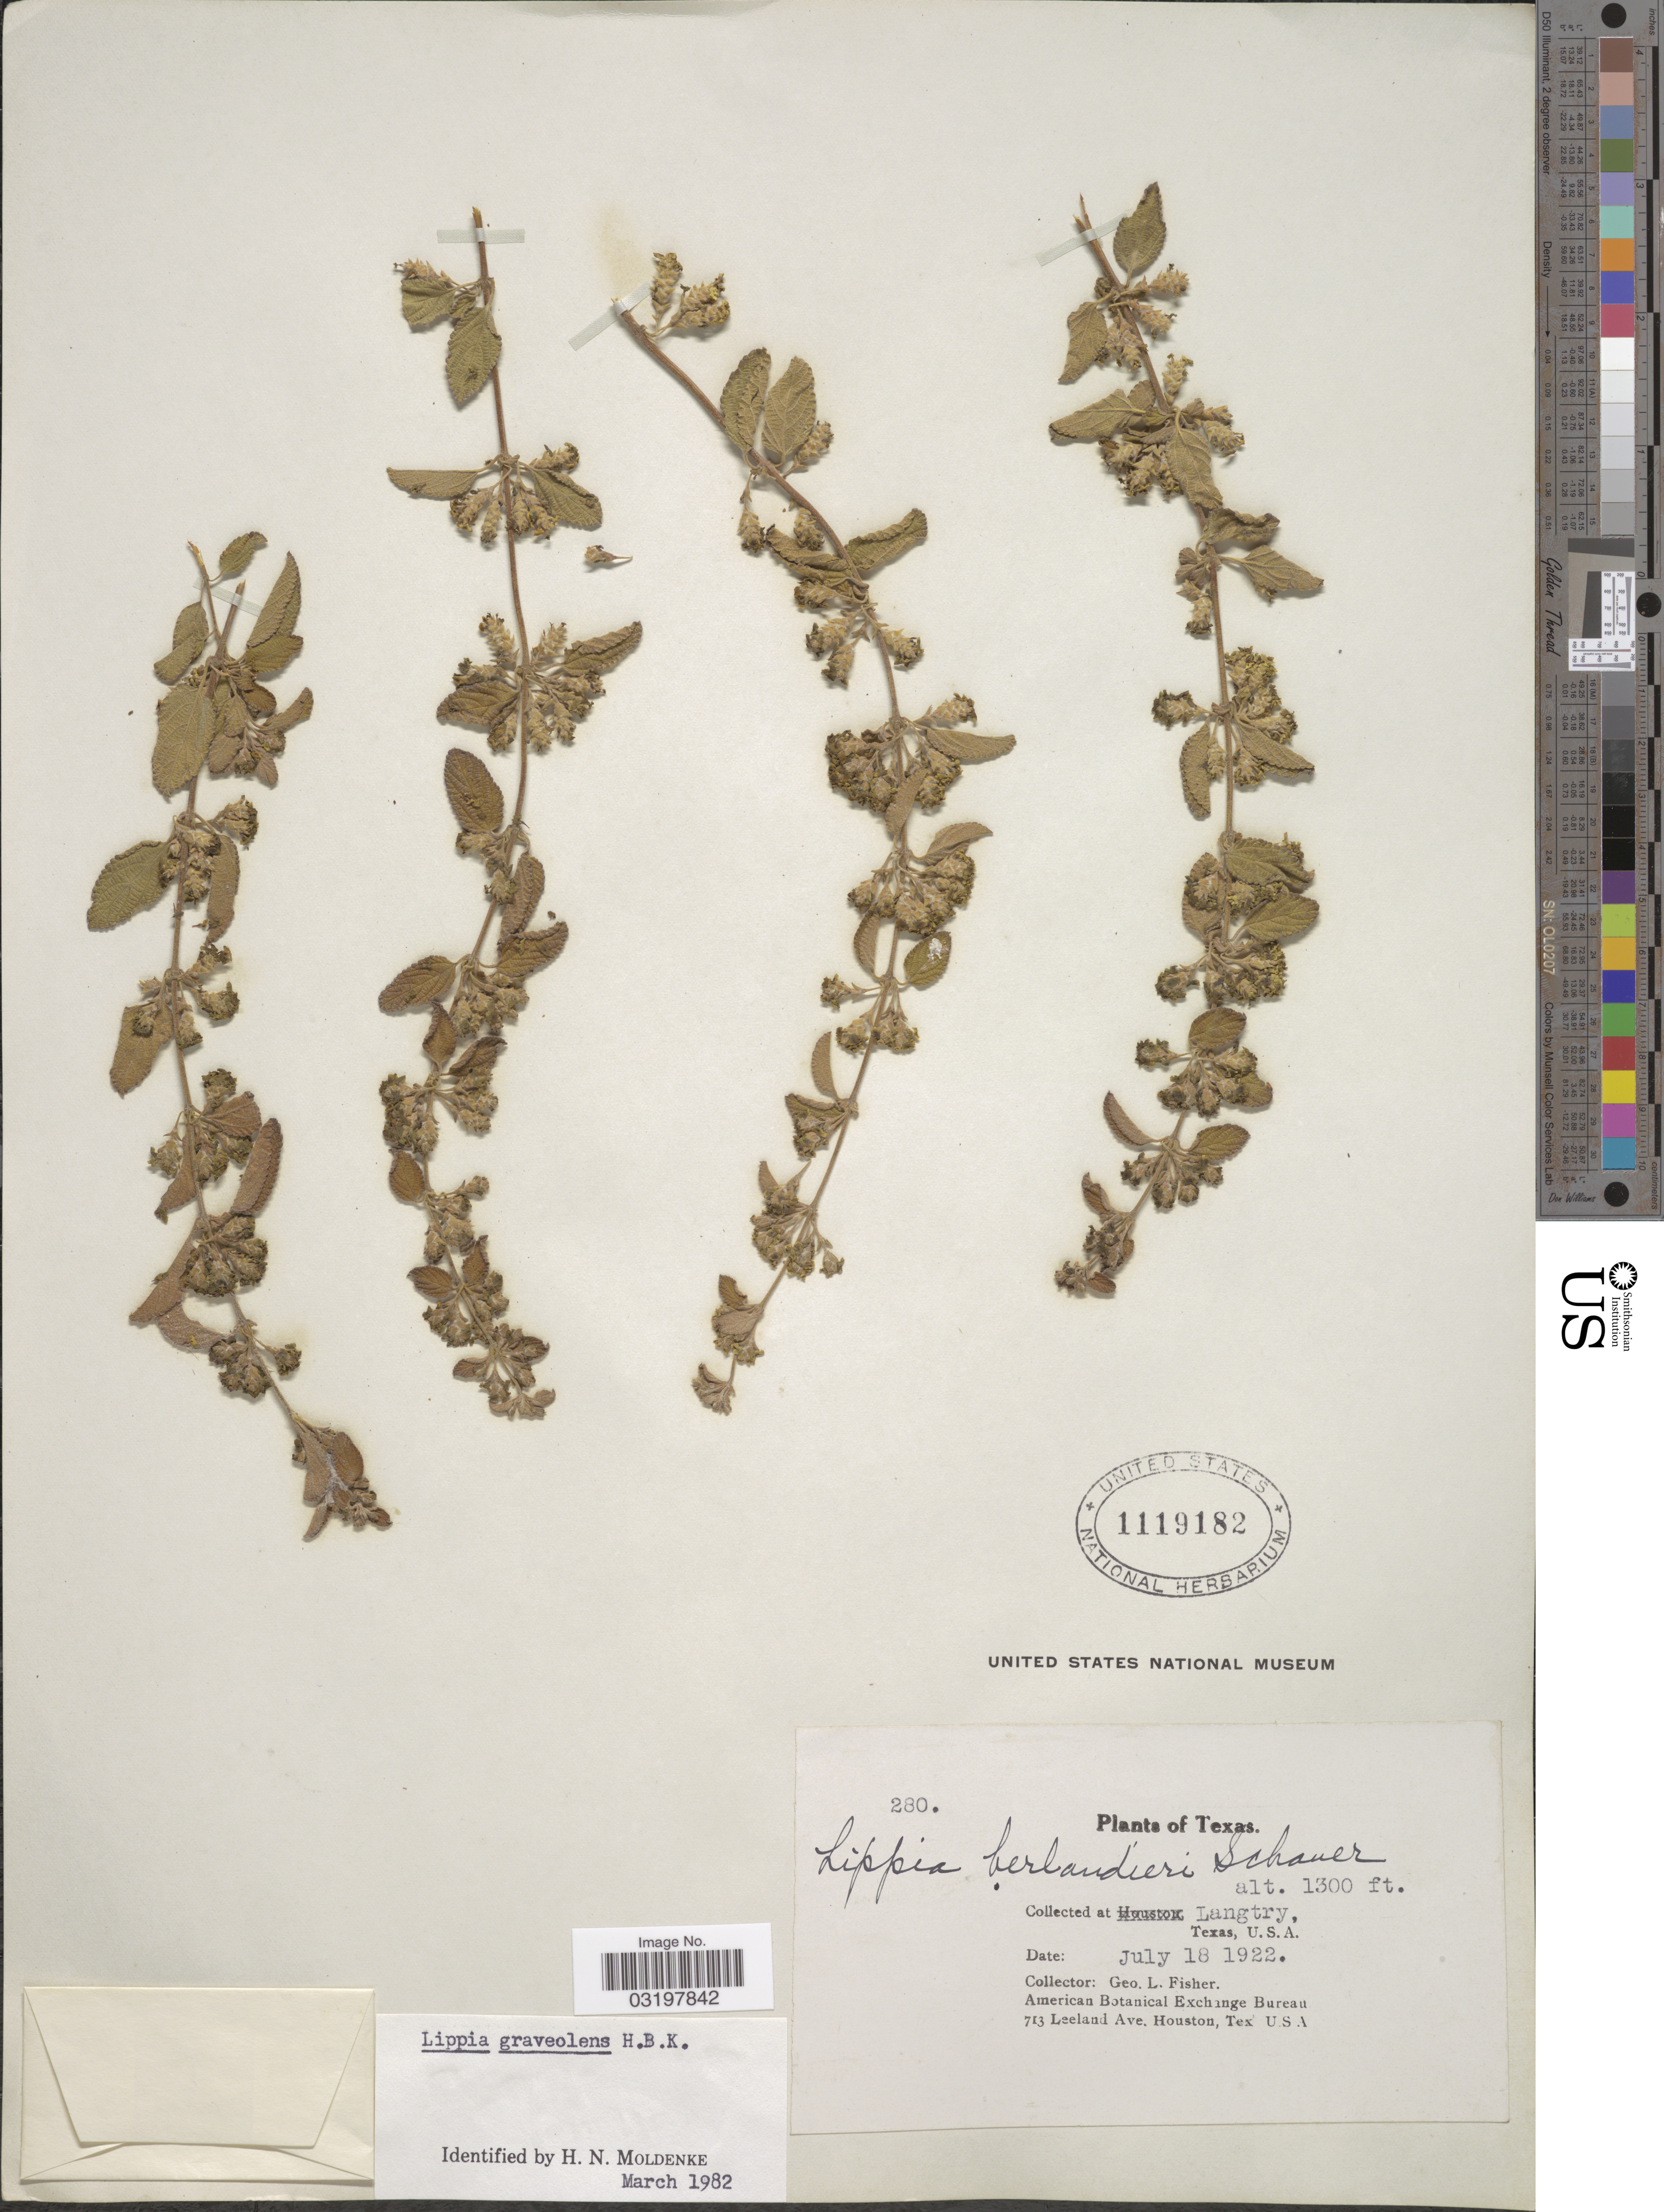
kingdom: Plantae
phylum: Tracheophyta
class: Magnoliopsida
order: Lamiales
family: Verbenaceae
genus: Lippia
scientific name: Lippia graveolens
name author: Kunth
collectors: G. L. Fisher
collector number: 280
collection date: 1922-07-18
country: United States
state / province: Texas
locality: Langtry.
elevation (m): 396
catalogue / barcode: US 1119182